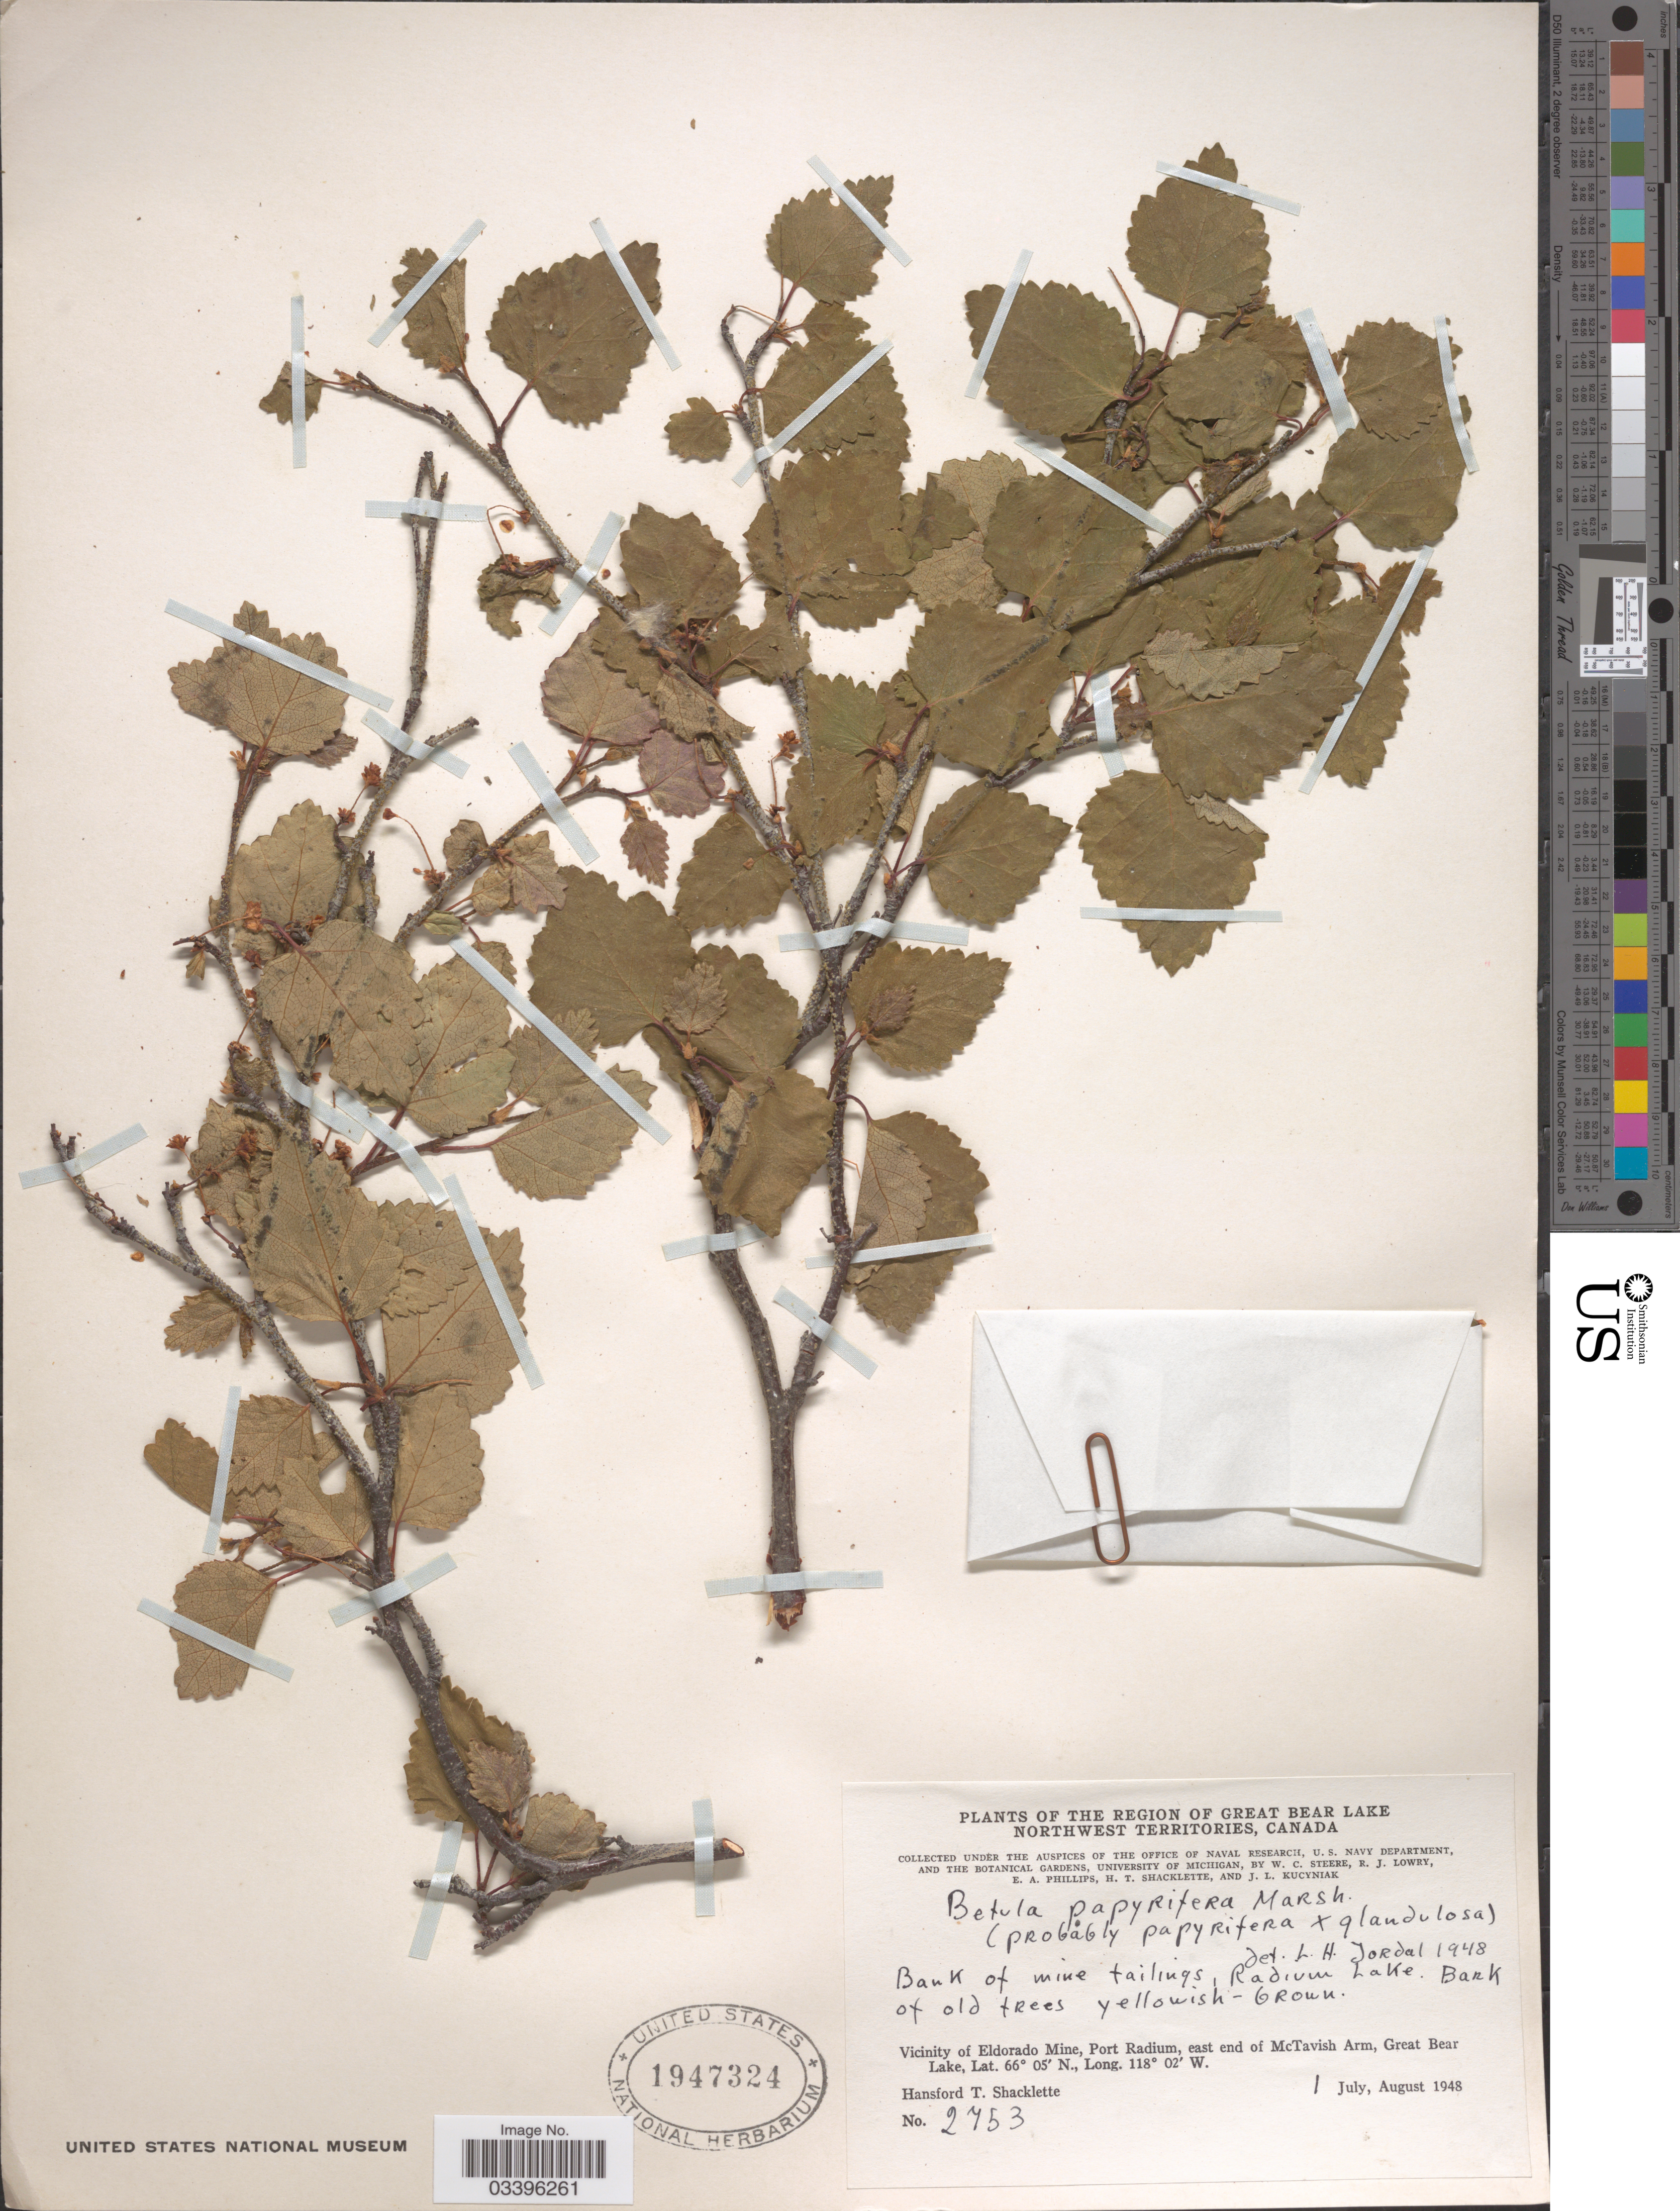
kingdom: Plantae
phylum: Tracheophyta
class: Magnoliopsida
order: Fagales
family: Betulaceae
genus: Betula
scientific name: Betula papyrifera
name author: Marshall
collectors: H. Shacklette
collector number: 2753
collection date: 1948-07-01/1948-08-01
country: Canada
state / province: Northwest Territories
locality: The Region of Great Bear Lake. Bank of mine tailings, Radium Lake. Vicinity of Eldorado Mine, Port Radium, east end of McTavish Arm, Great Bear Lake.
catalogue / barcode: US 1947324